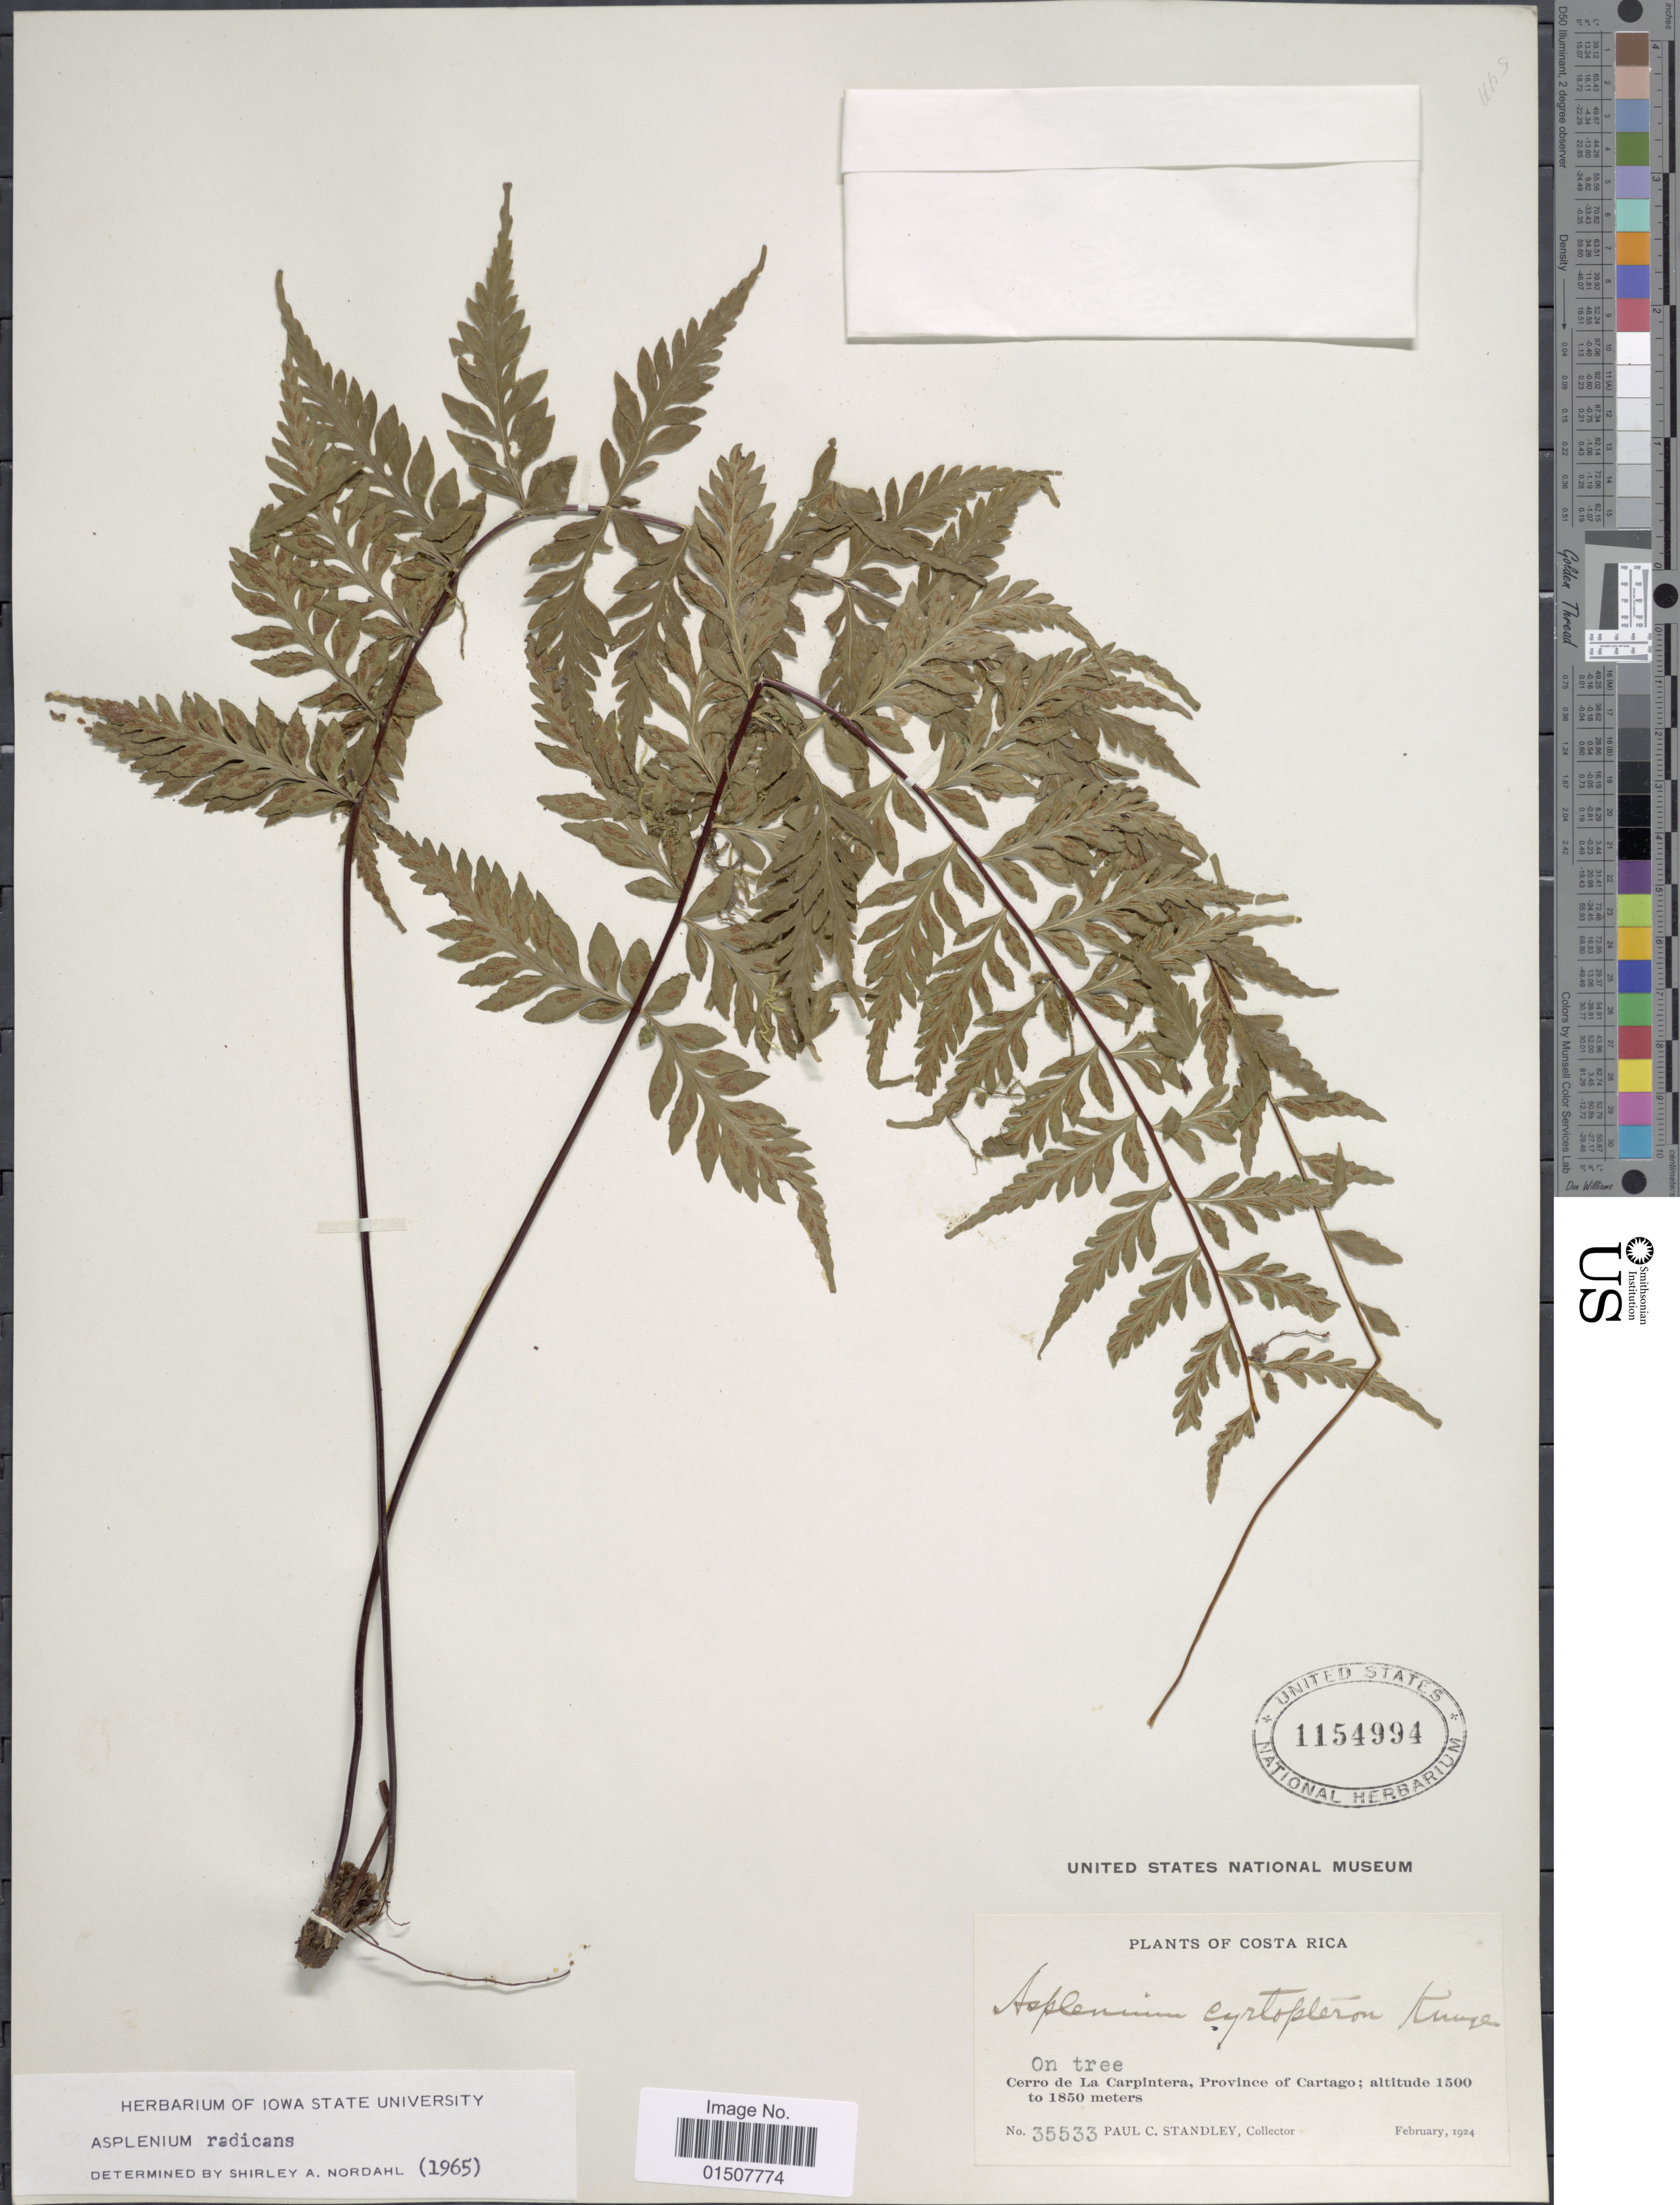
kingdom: Plantae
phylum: Tracheophyta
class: Polypodiopsida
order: Polypodiales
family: Aspleniaceae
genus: Asplenium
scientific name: Asplenium radicans var. radicans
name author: L.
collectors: P. C. Standley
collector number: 35533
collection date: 1924-02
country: Costa Rica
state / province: Cartago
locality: Cerro de La Carpintera, Province of Cartago.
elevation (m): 1500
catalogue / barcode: US 1154994